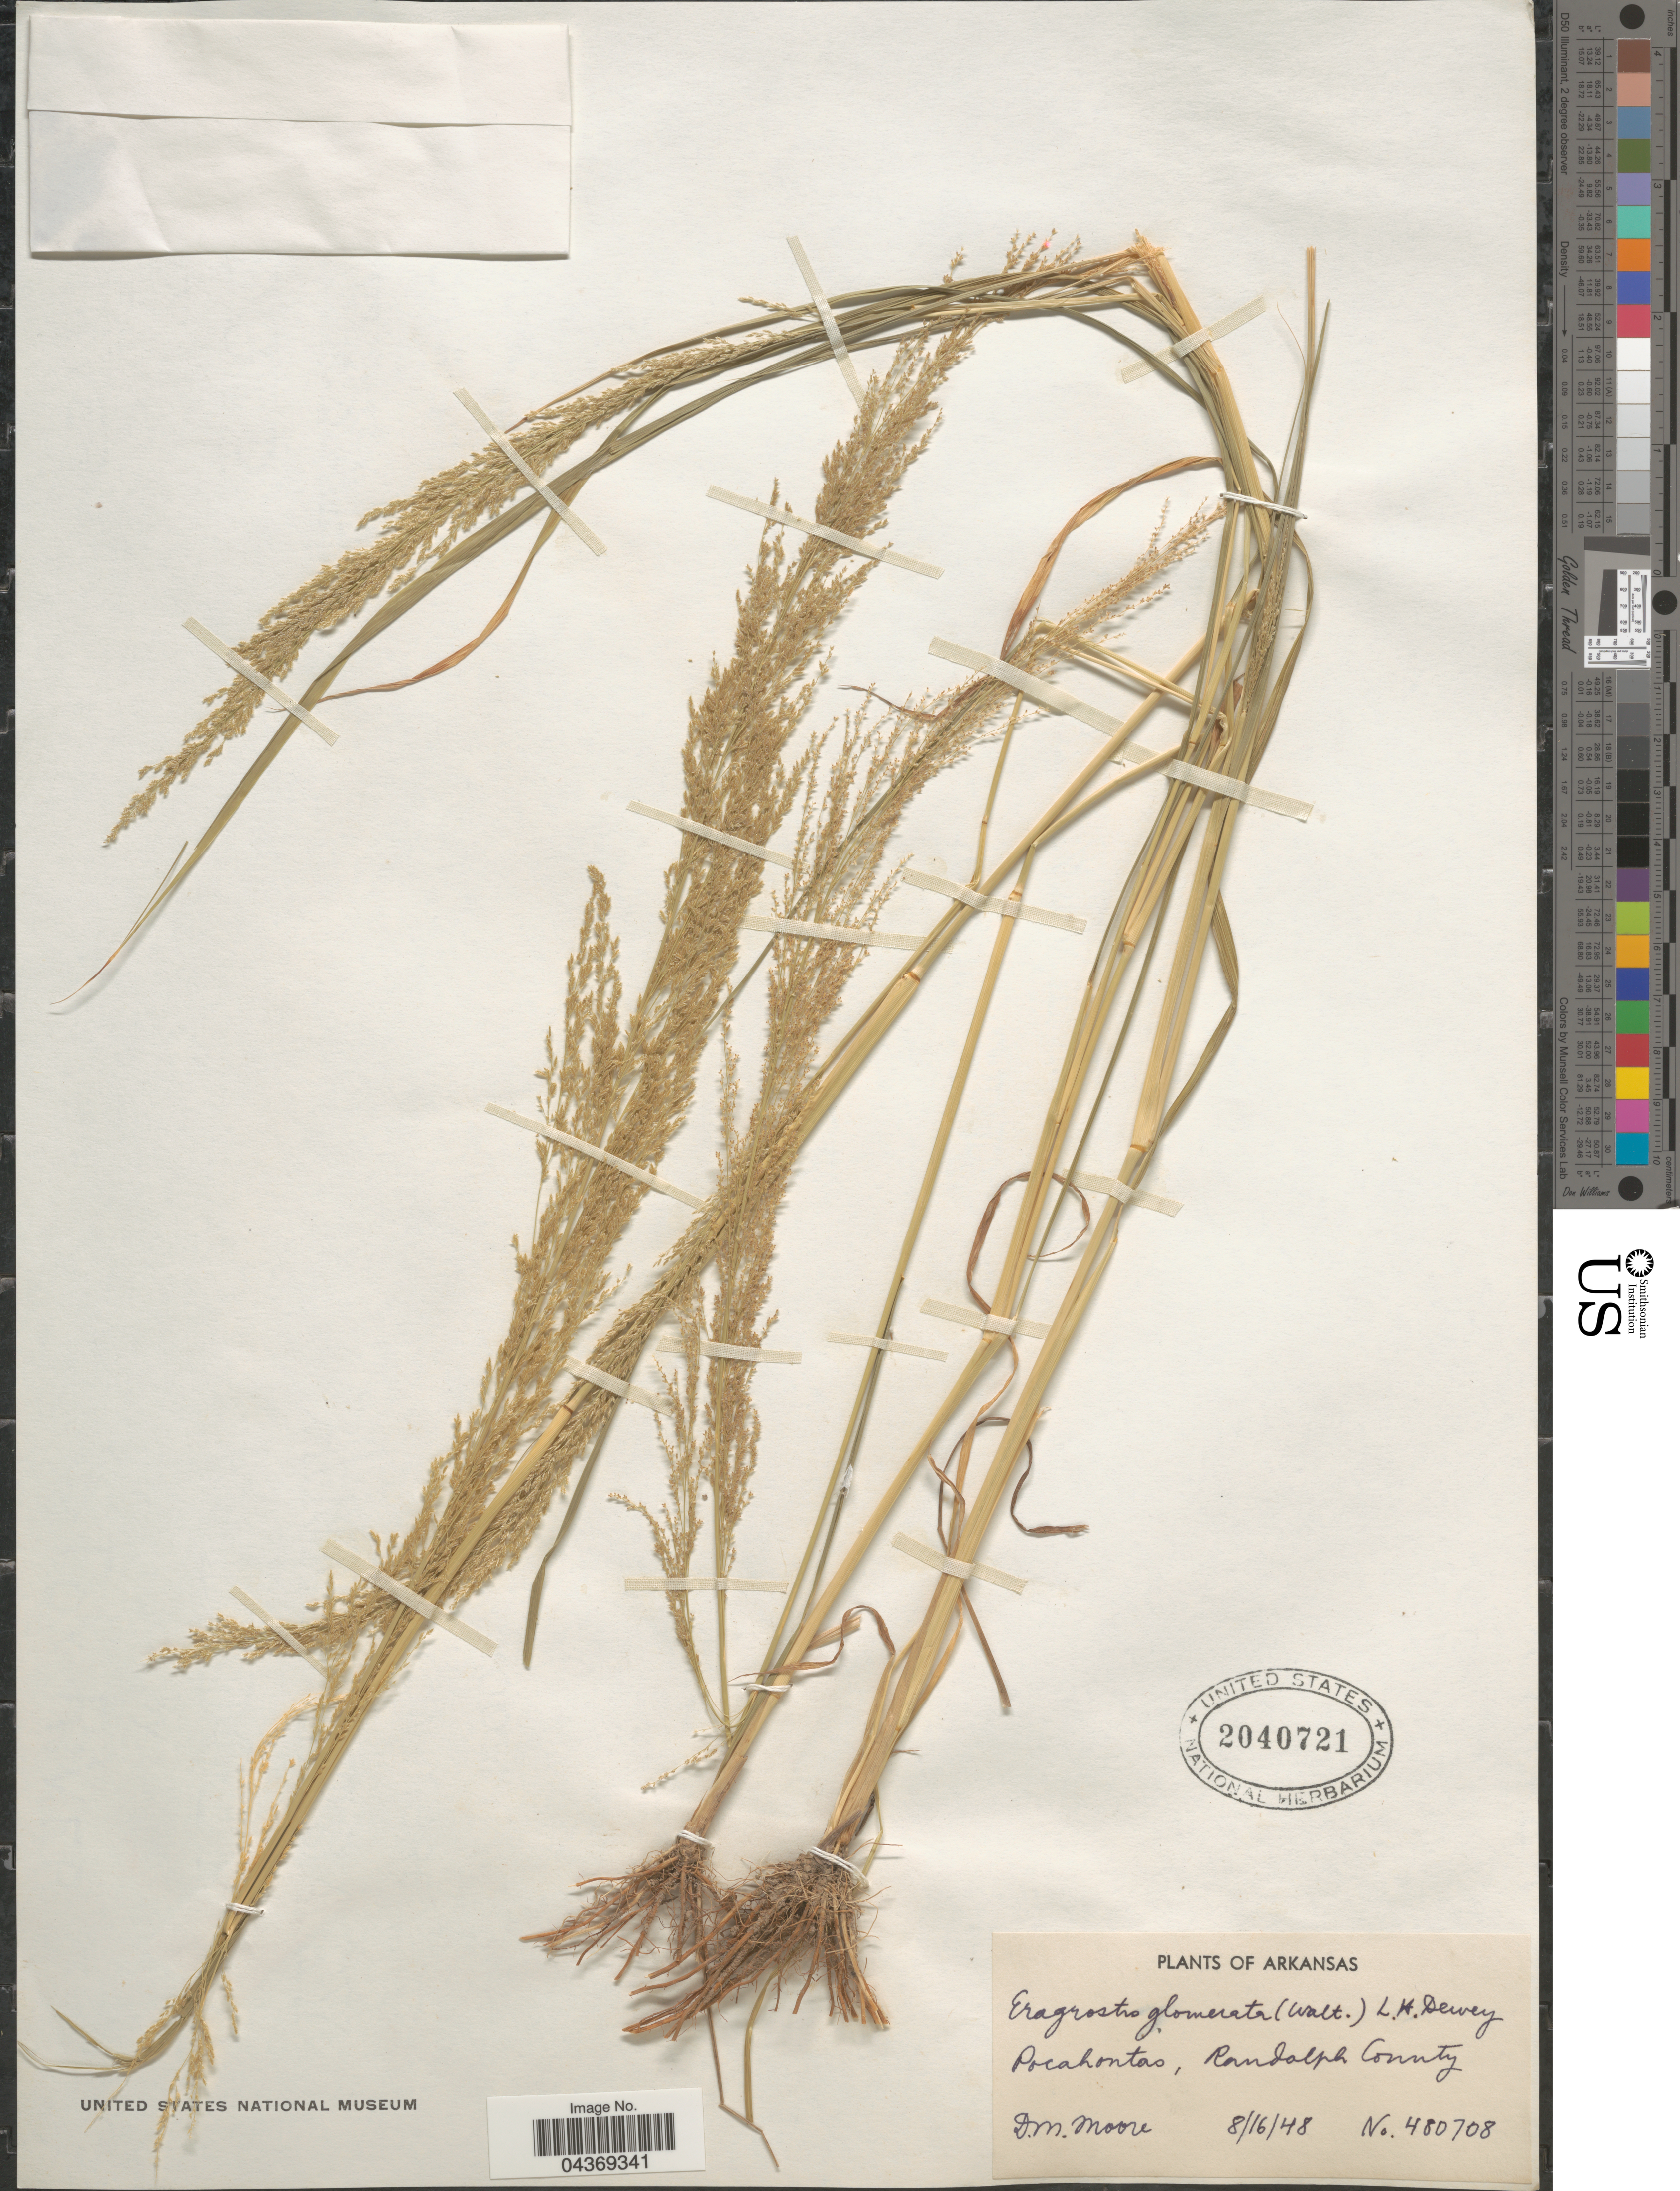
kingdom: Plantae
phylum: Tracheophyta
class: Liliopsida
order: Poales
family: Poaceae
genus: Eragrostis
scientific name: Eragrostis japonica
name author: (Thunb.) Trin.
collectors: D. Moore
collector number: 480708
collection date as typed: Transcribed d/m/y: 16/8/48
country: United States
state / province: Arkansas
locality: Pocahontas, Randolph County.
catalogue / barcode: US 2040721